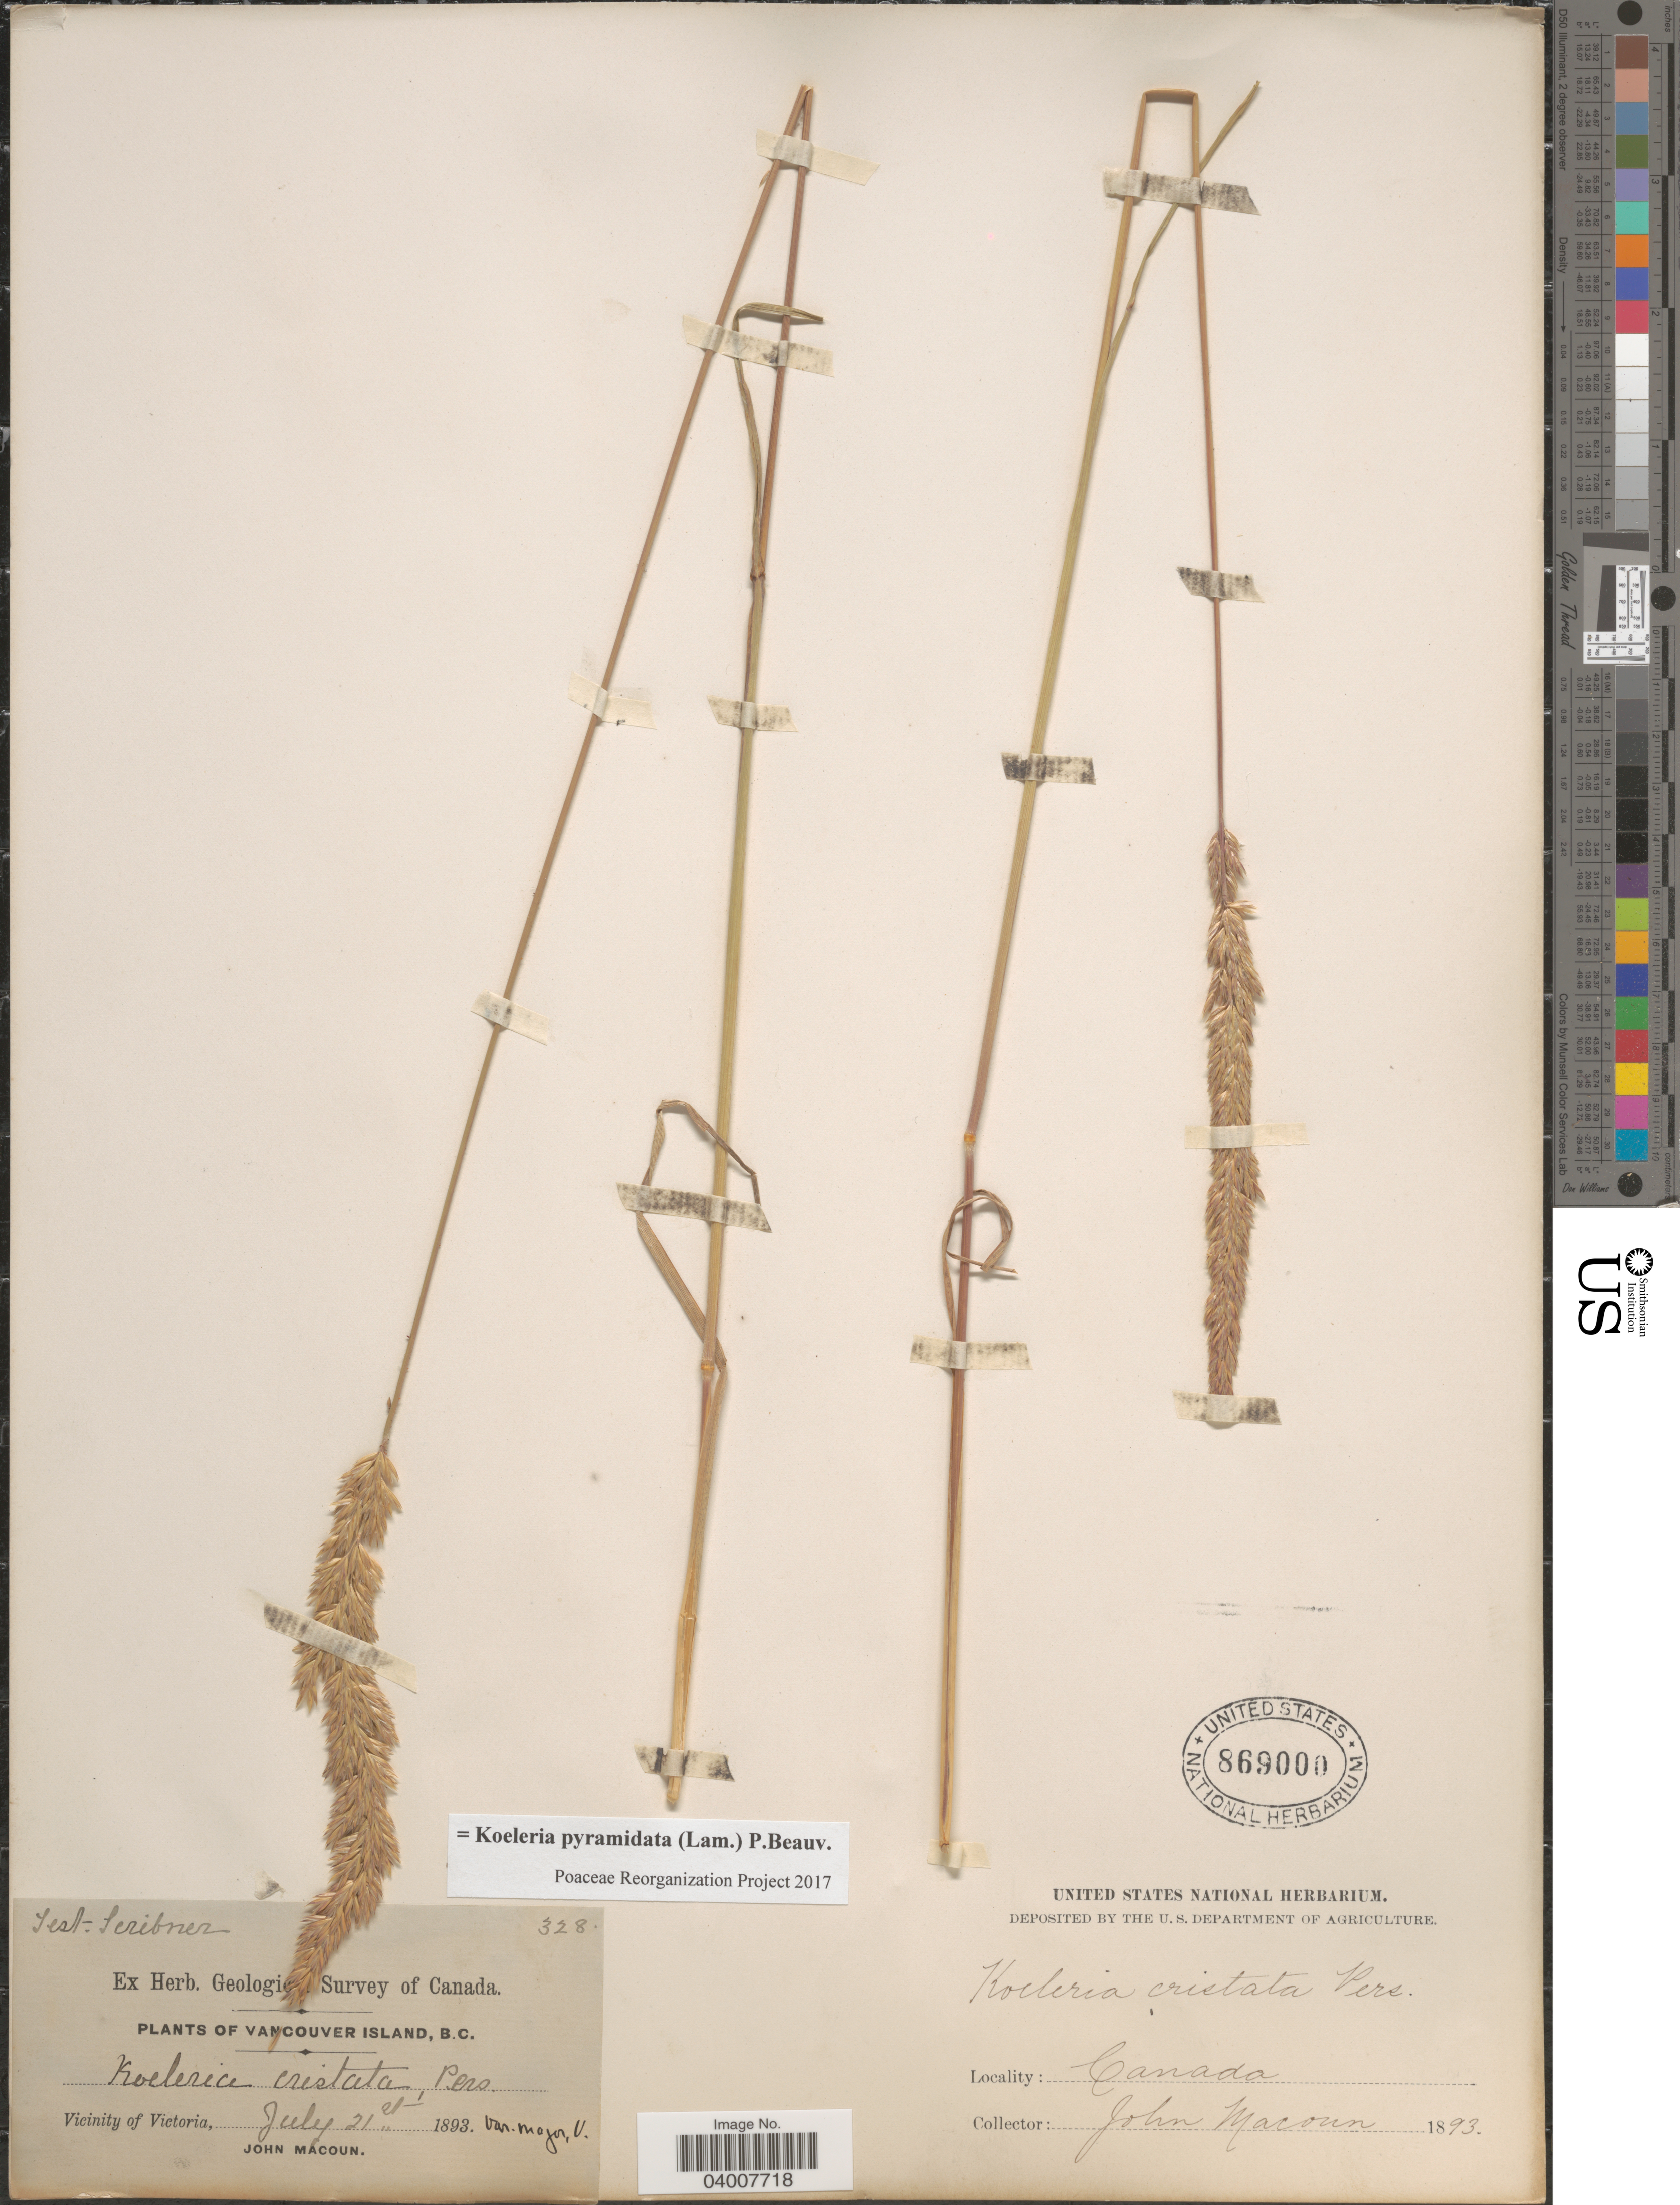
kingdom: Plantae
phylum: Tracheophyta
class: Liliopsida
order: Poales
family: Poaceae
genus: Koeleria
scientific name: Koeleria pyramidata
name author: (Lam.) P. Beauv.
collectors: J. Macoun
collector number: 328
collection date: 1893-07-21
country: Canada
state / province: British Columbia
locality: Vancouver Island. Vicinity of Victoria.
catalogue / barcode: US 869000